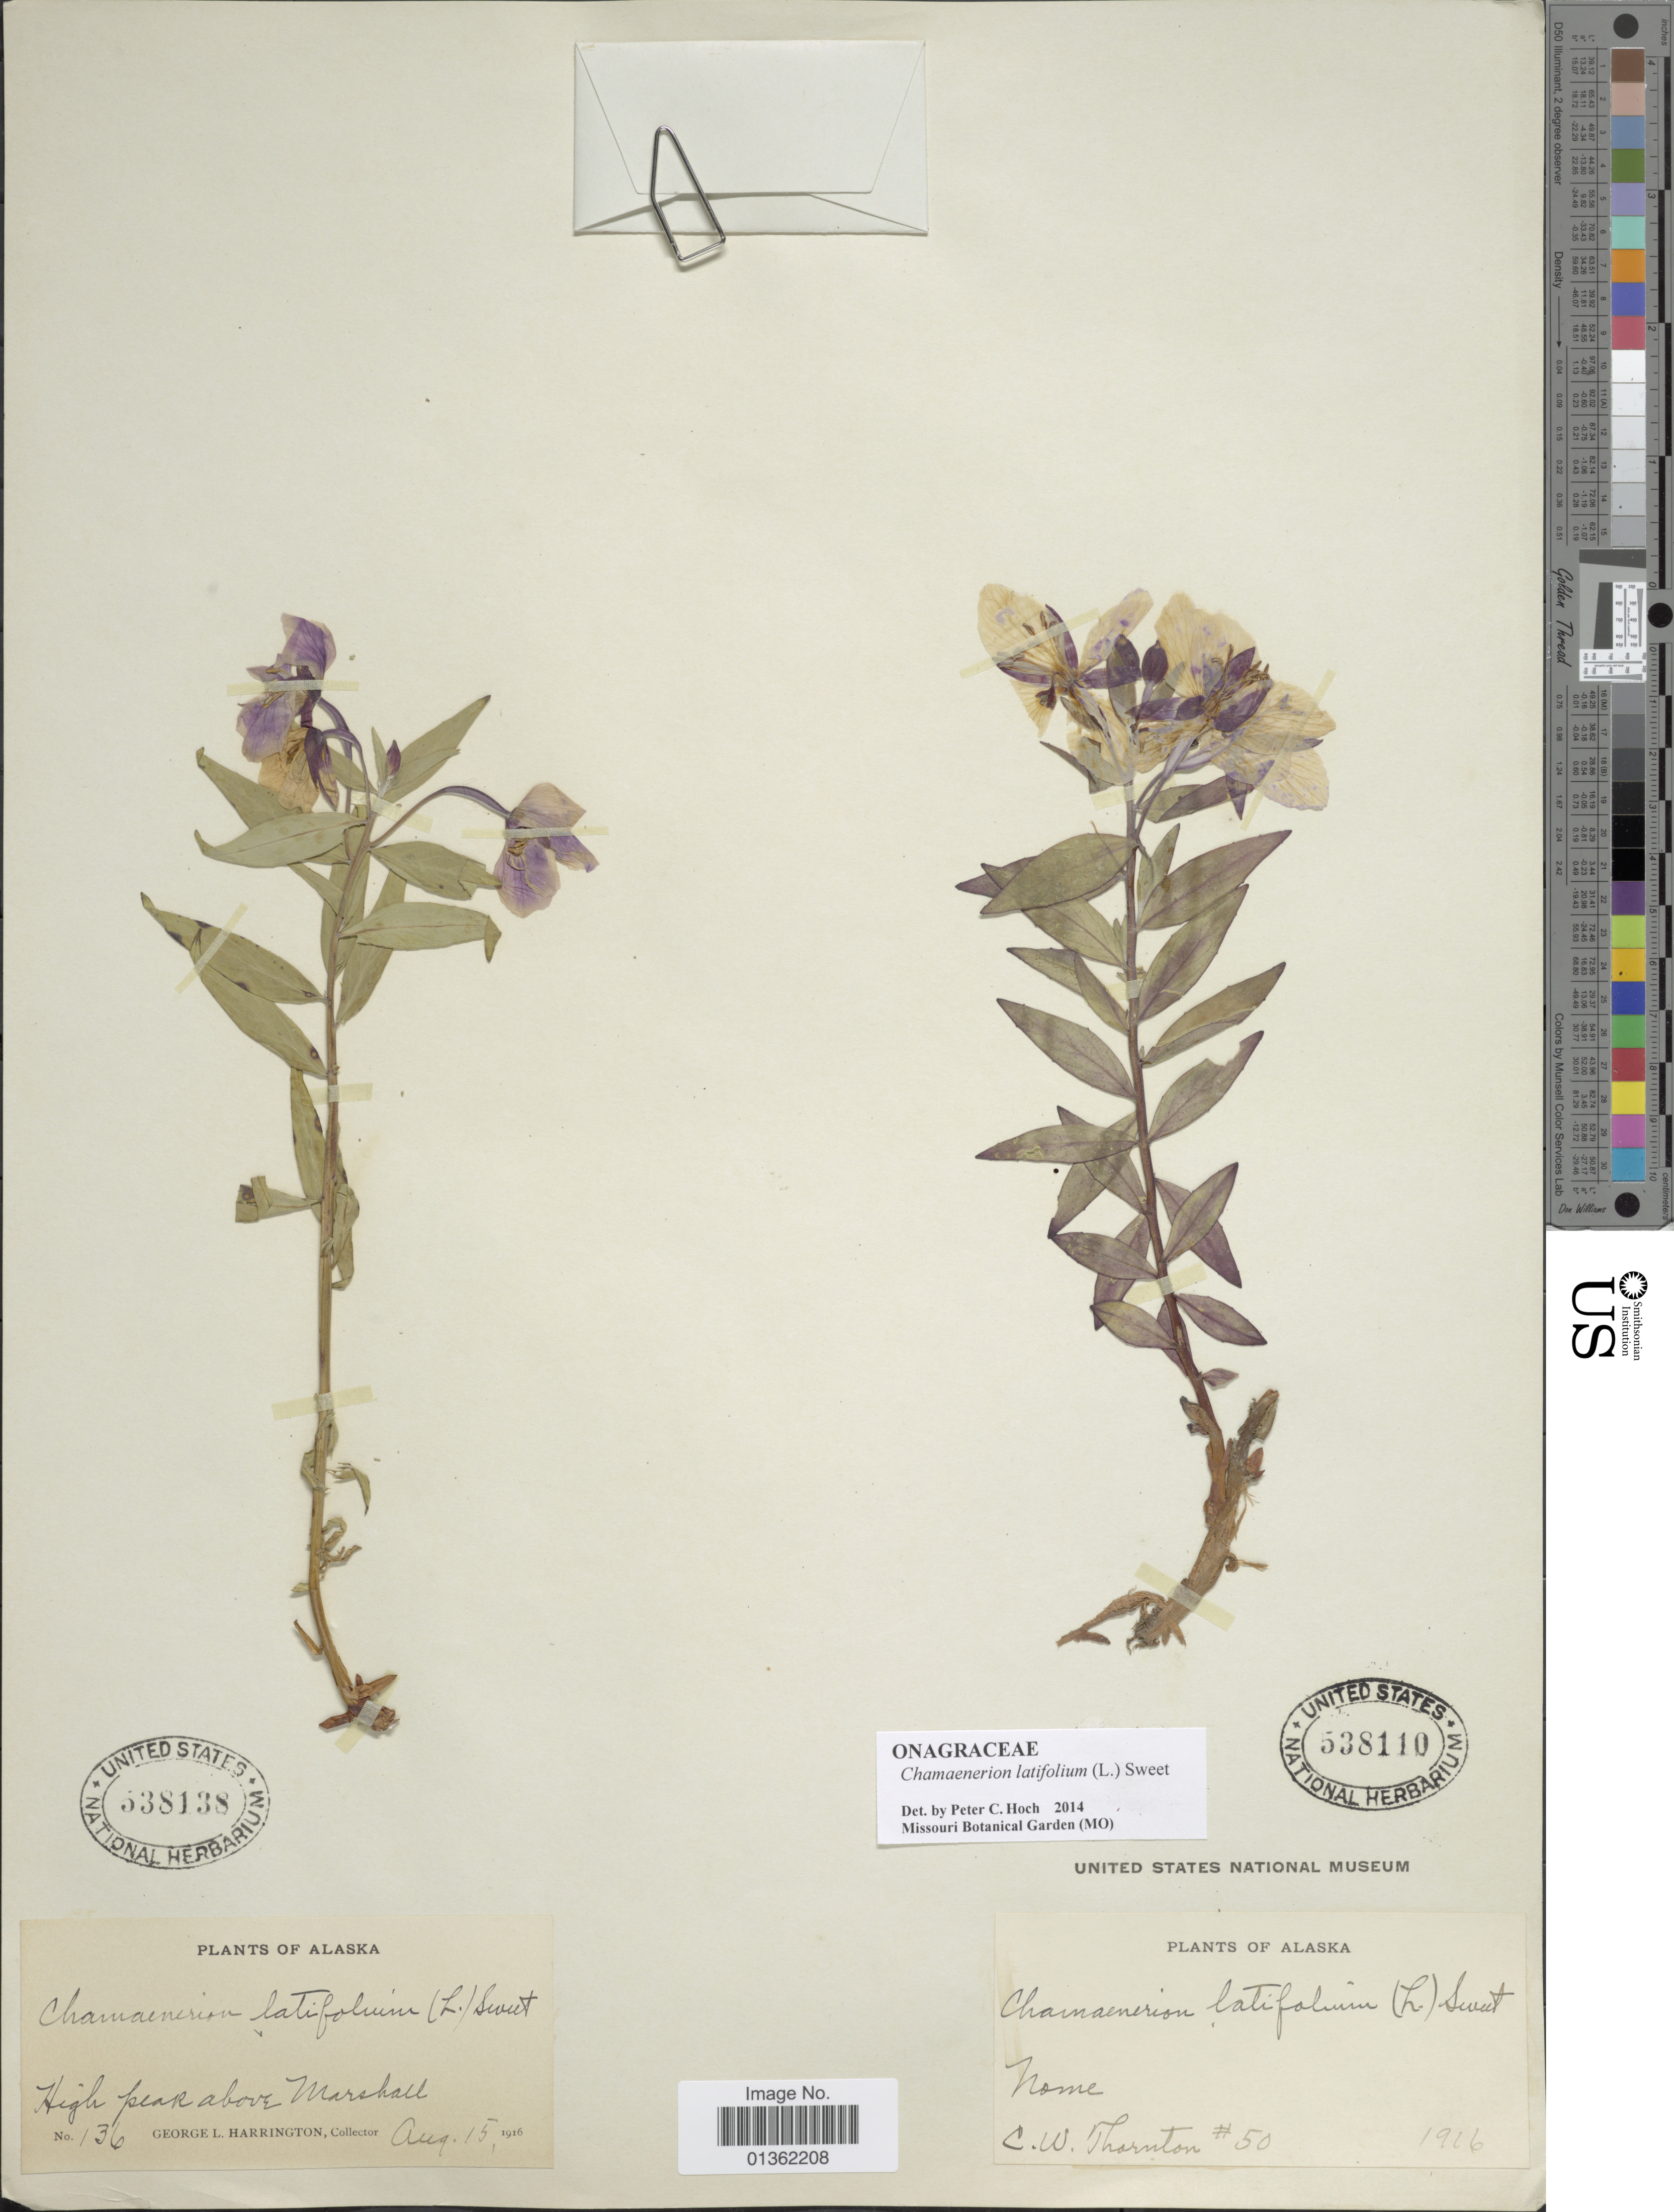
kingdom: Plantae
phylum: Tracheophyta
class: Magnoliopsida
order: Myrtales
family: Onagraceae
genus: Chamaenerion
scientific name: Chamaenerion latifolium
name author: (L.) Th. Fr. & Lange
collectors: C. Thornton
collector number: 50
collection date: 1916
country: United States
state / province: Alaska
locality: Nome.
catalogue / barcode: US 538110